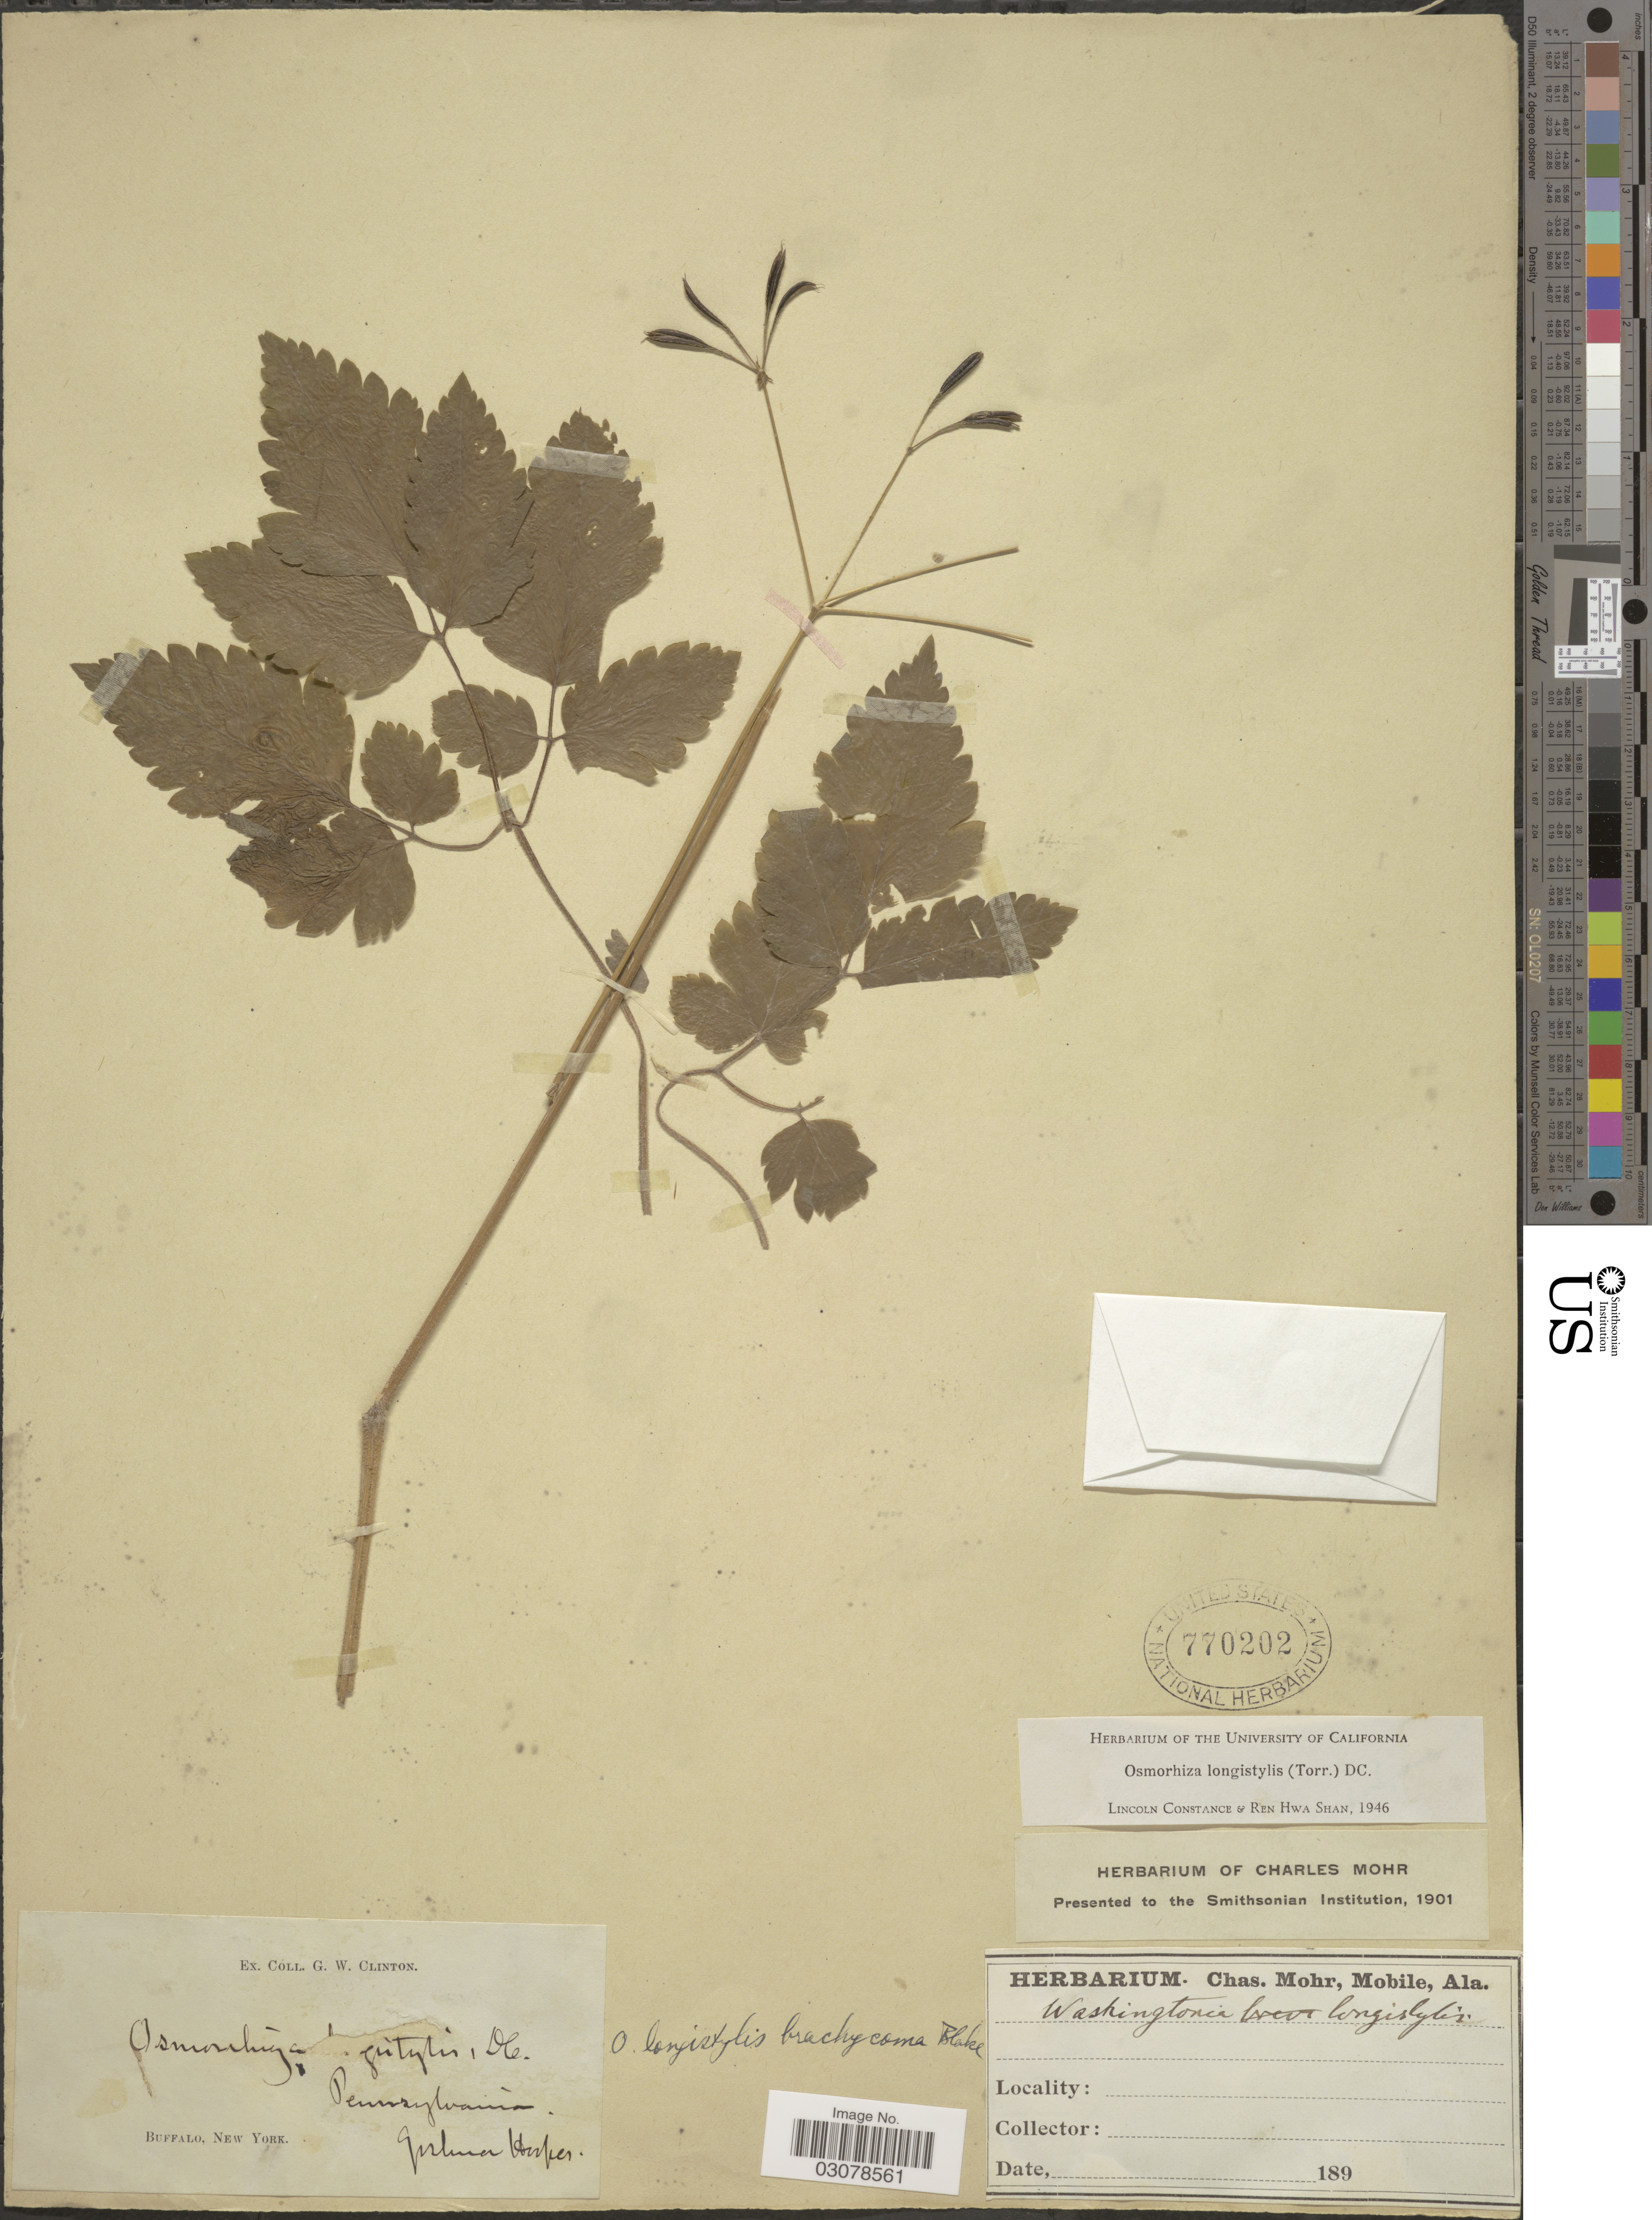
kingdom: Plantae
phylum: Tracheophyta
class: Magnoliopsida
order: Apiales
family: Apiaceae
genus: Osmorhiza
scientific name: Osmorhiza longistylis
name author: (Torr.) DC.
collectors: Harper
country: United States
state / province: Pennsylvania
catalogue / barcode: US 770202